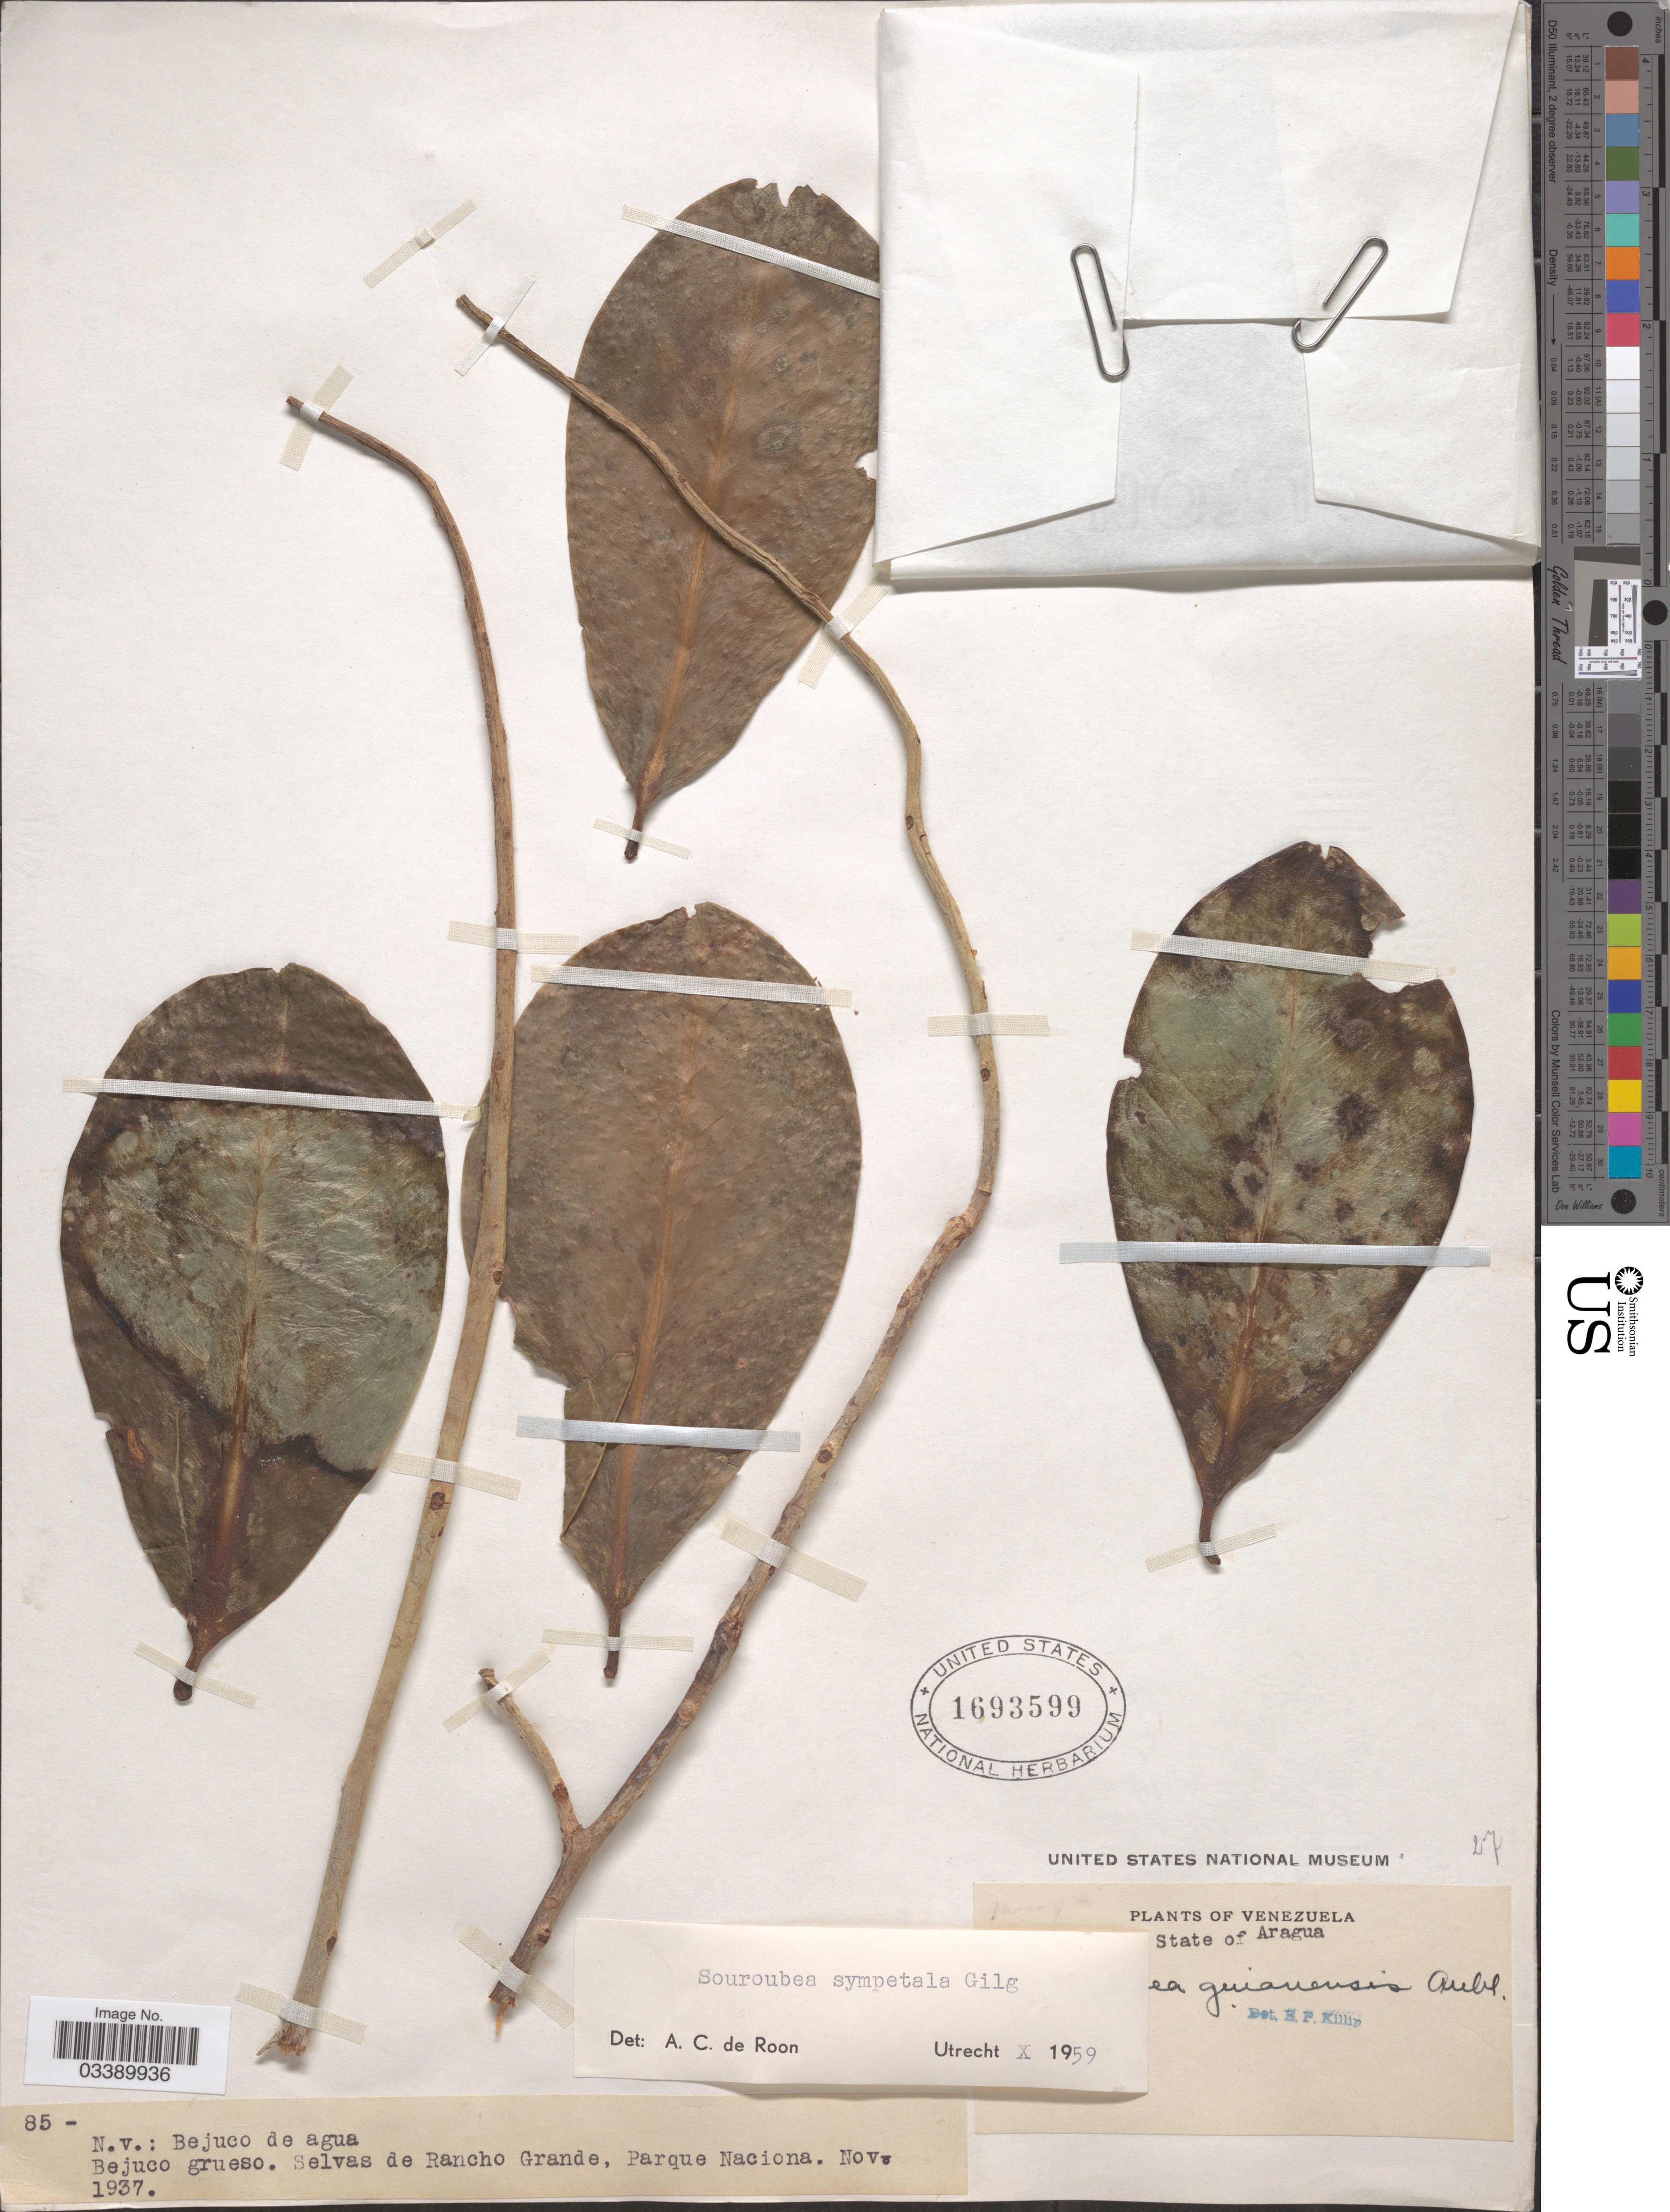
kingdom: Plantae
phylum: Tracheophyta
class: Magnoliopsida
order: Ericales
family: Marcgraviaceae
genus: Souroubea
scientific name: Souroubea sympetala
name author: Gilg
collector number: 85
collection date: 1937-11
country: Venezuela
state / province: Aragua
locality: Bejuco. grueso. Selvas de Rancho Grande, Parque Naciona.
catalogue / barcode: US 1693599